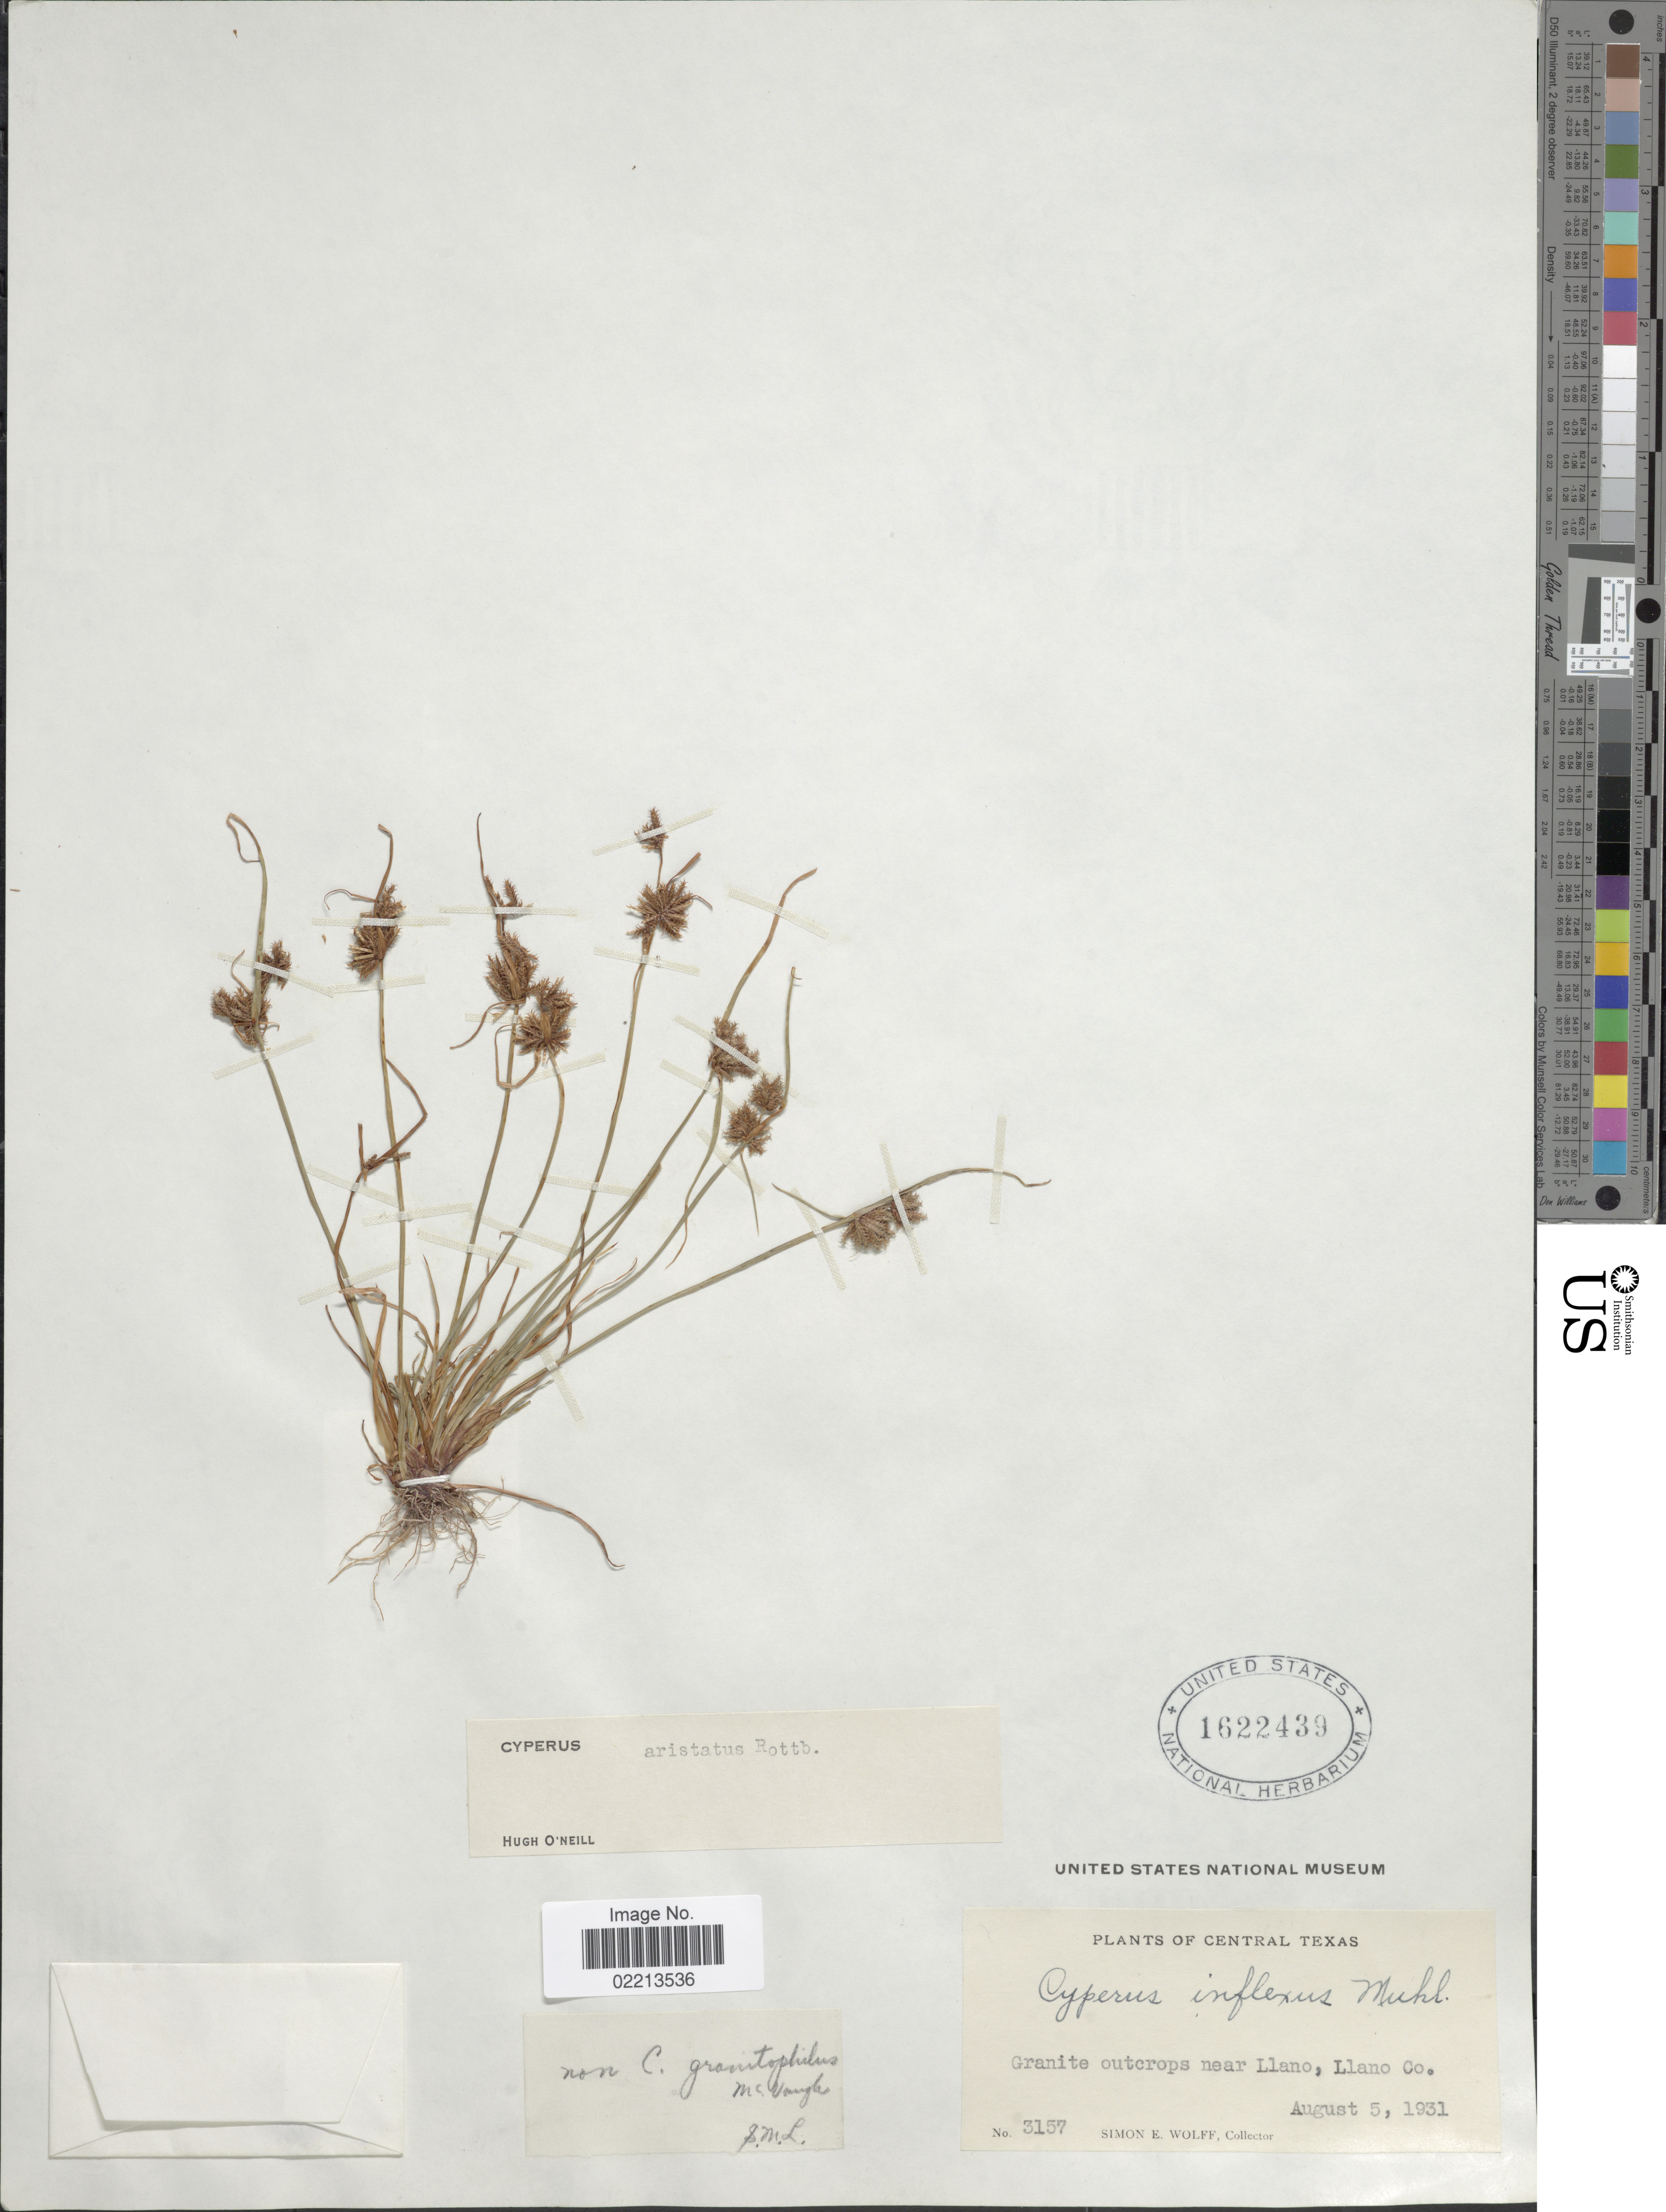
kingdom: Plantae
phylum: Tracheophyta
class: Liliopsida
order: Poales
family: Cyperaceae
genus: Cyperus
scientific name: Cyperus squarrosus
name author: L.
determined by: Strong, Mark T., (BOT), Smithsonian Institution - National Museum of Natural History (UNITED STATES)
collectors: S. E. Wolff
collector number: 3157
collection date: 1931-08-05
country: United States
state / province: Texas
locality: Central Texas, near Llano, Llano Co.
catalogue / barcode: US 1622439